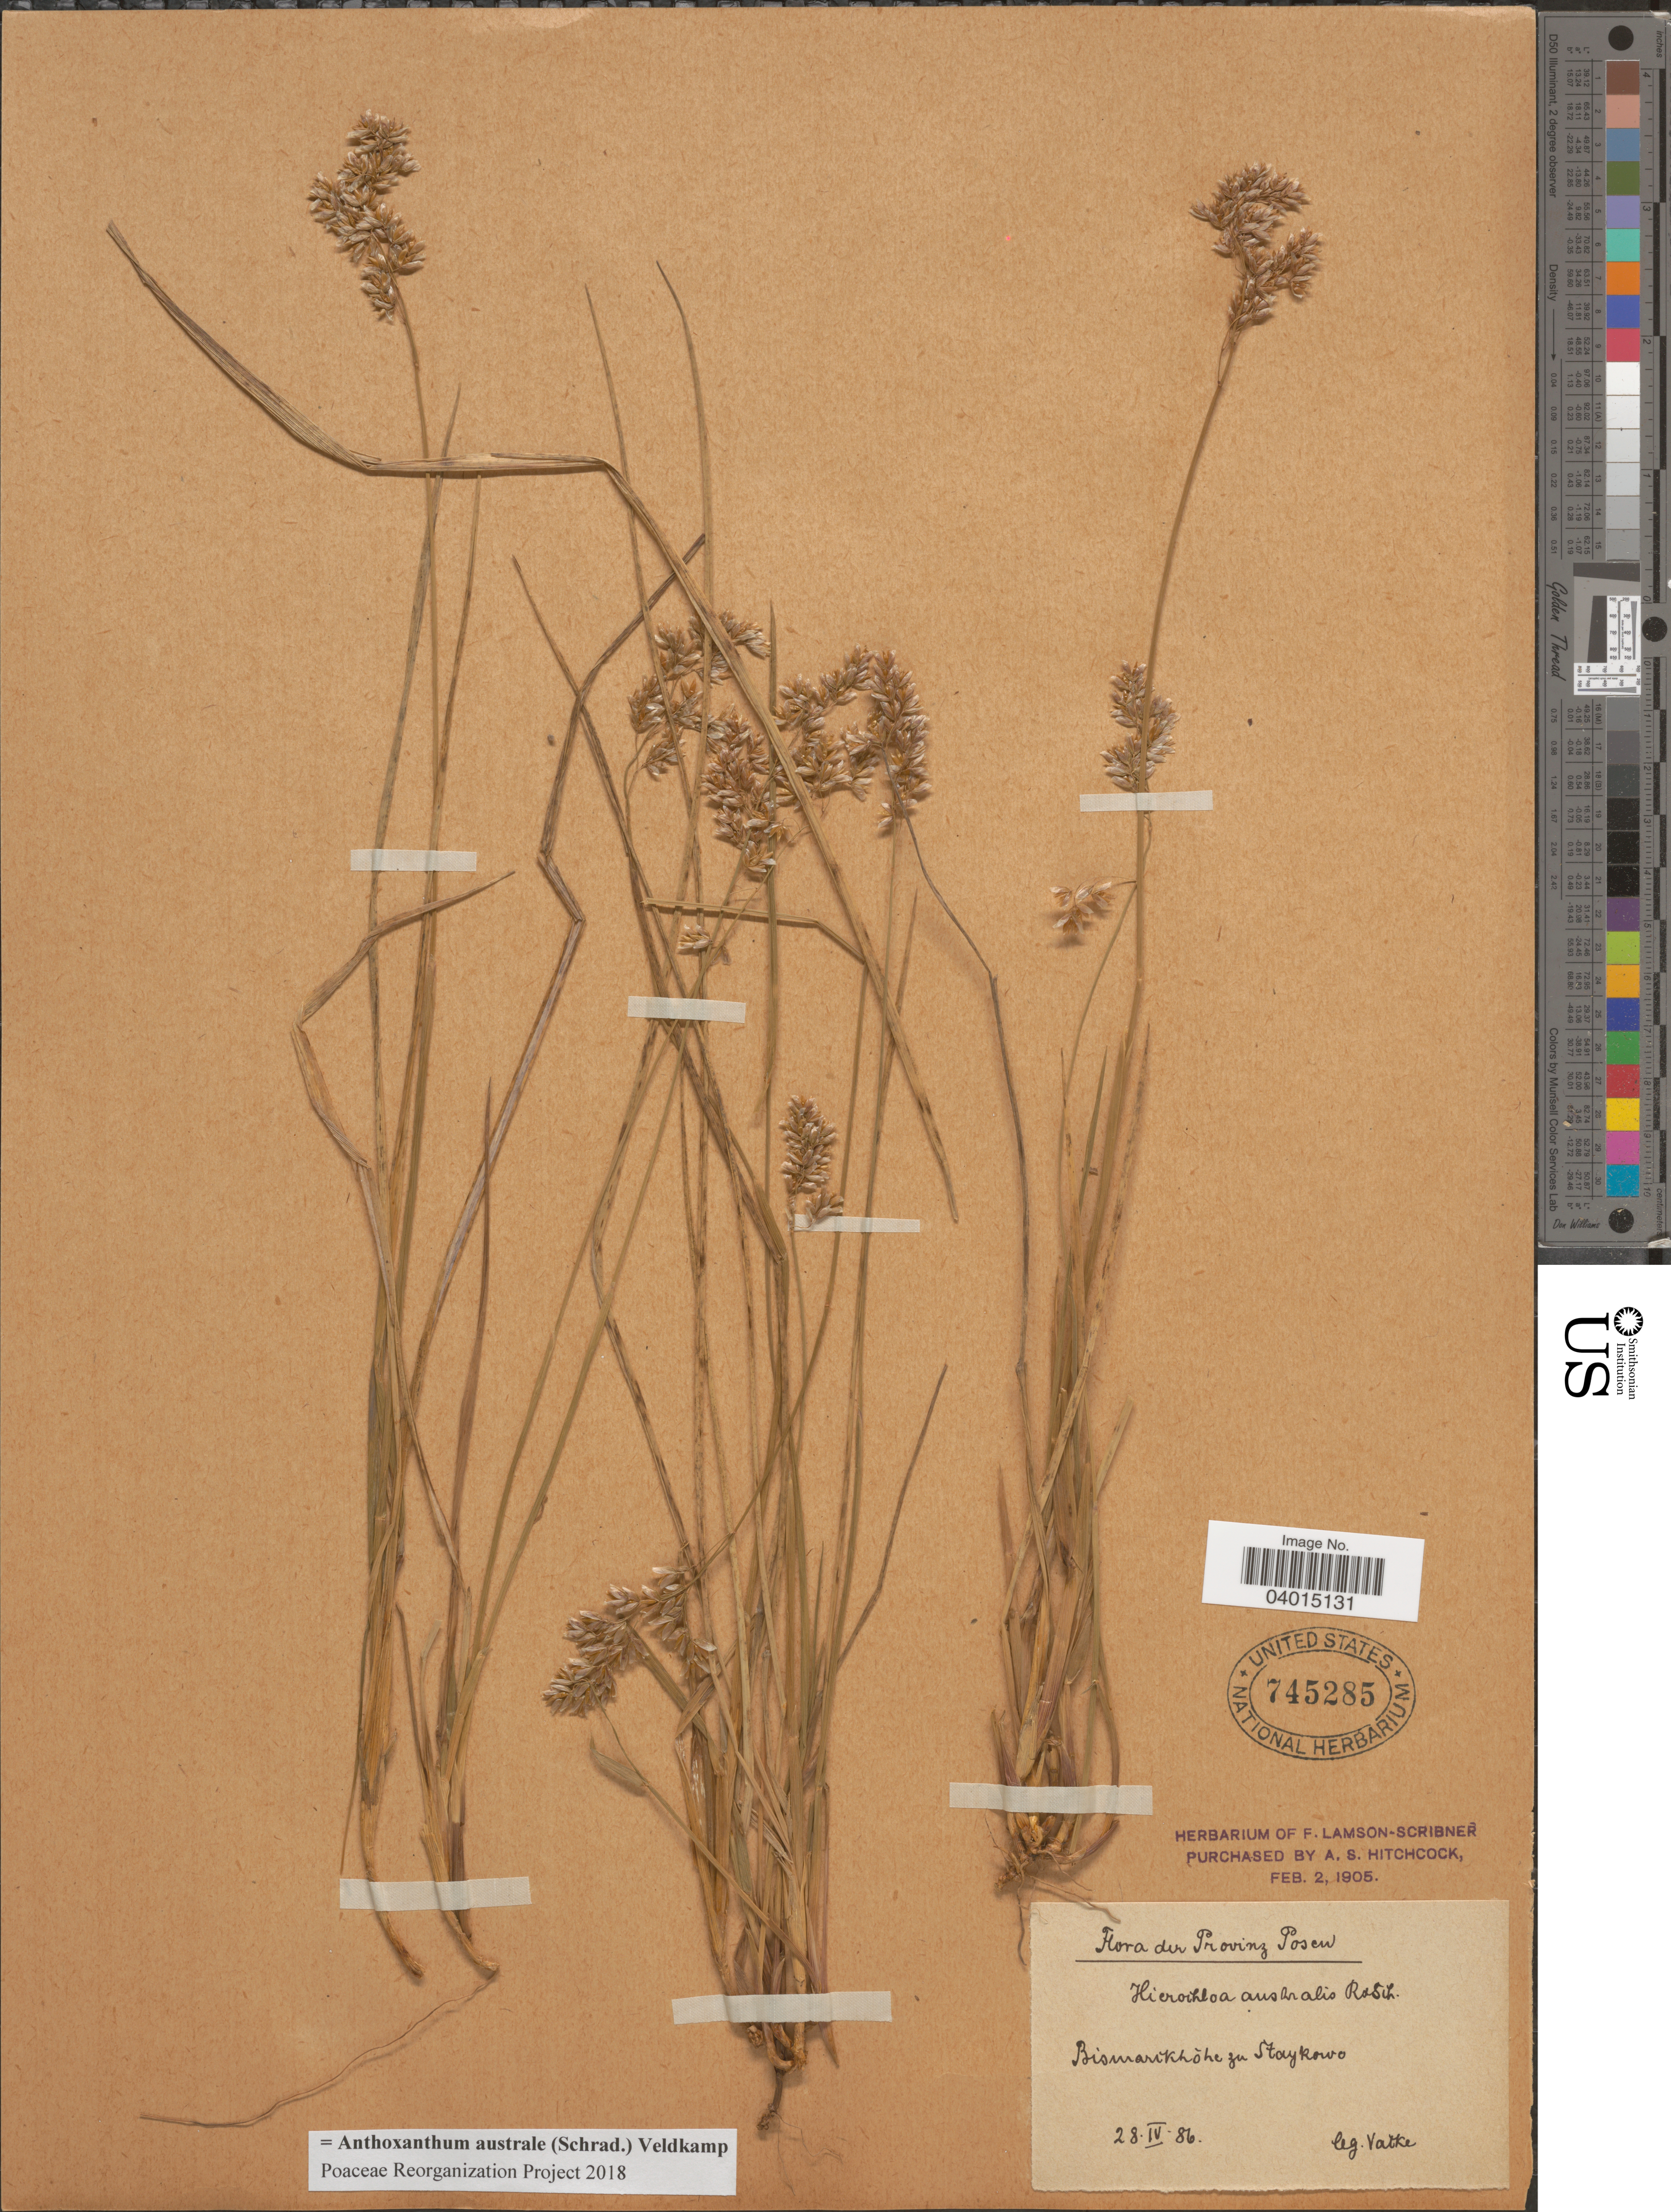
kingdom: Plantae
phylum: Tracheophyta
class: Liliopsida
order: Poales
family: Poaceae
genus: Anthoxanthum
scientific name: Anthoxanthum australe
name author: (Schrad.) Veldkamp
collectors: Vatke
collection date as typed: Transcribed d/m/y: 28/4/86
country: Poland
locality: Provinz Posen. Bismarckhohe zn Strykowo.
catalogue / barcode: US 745285